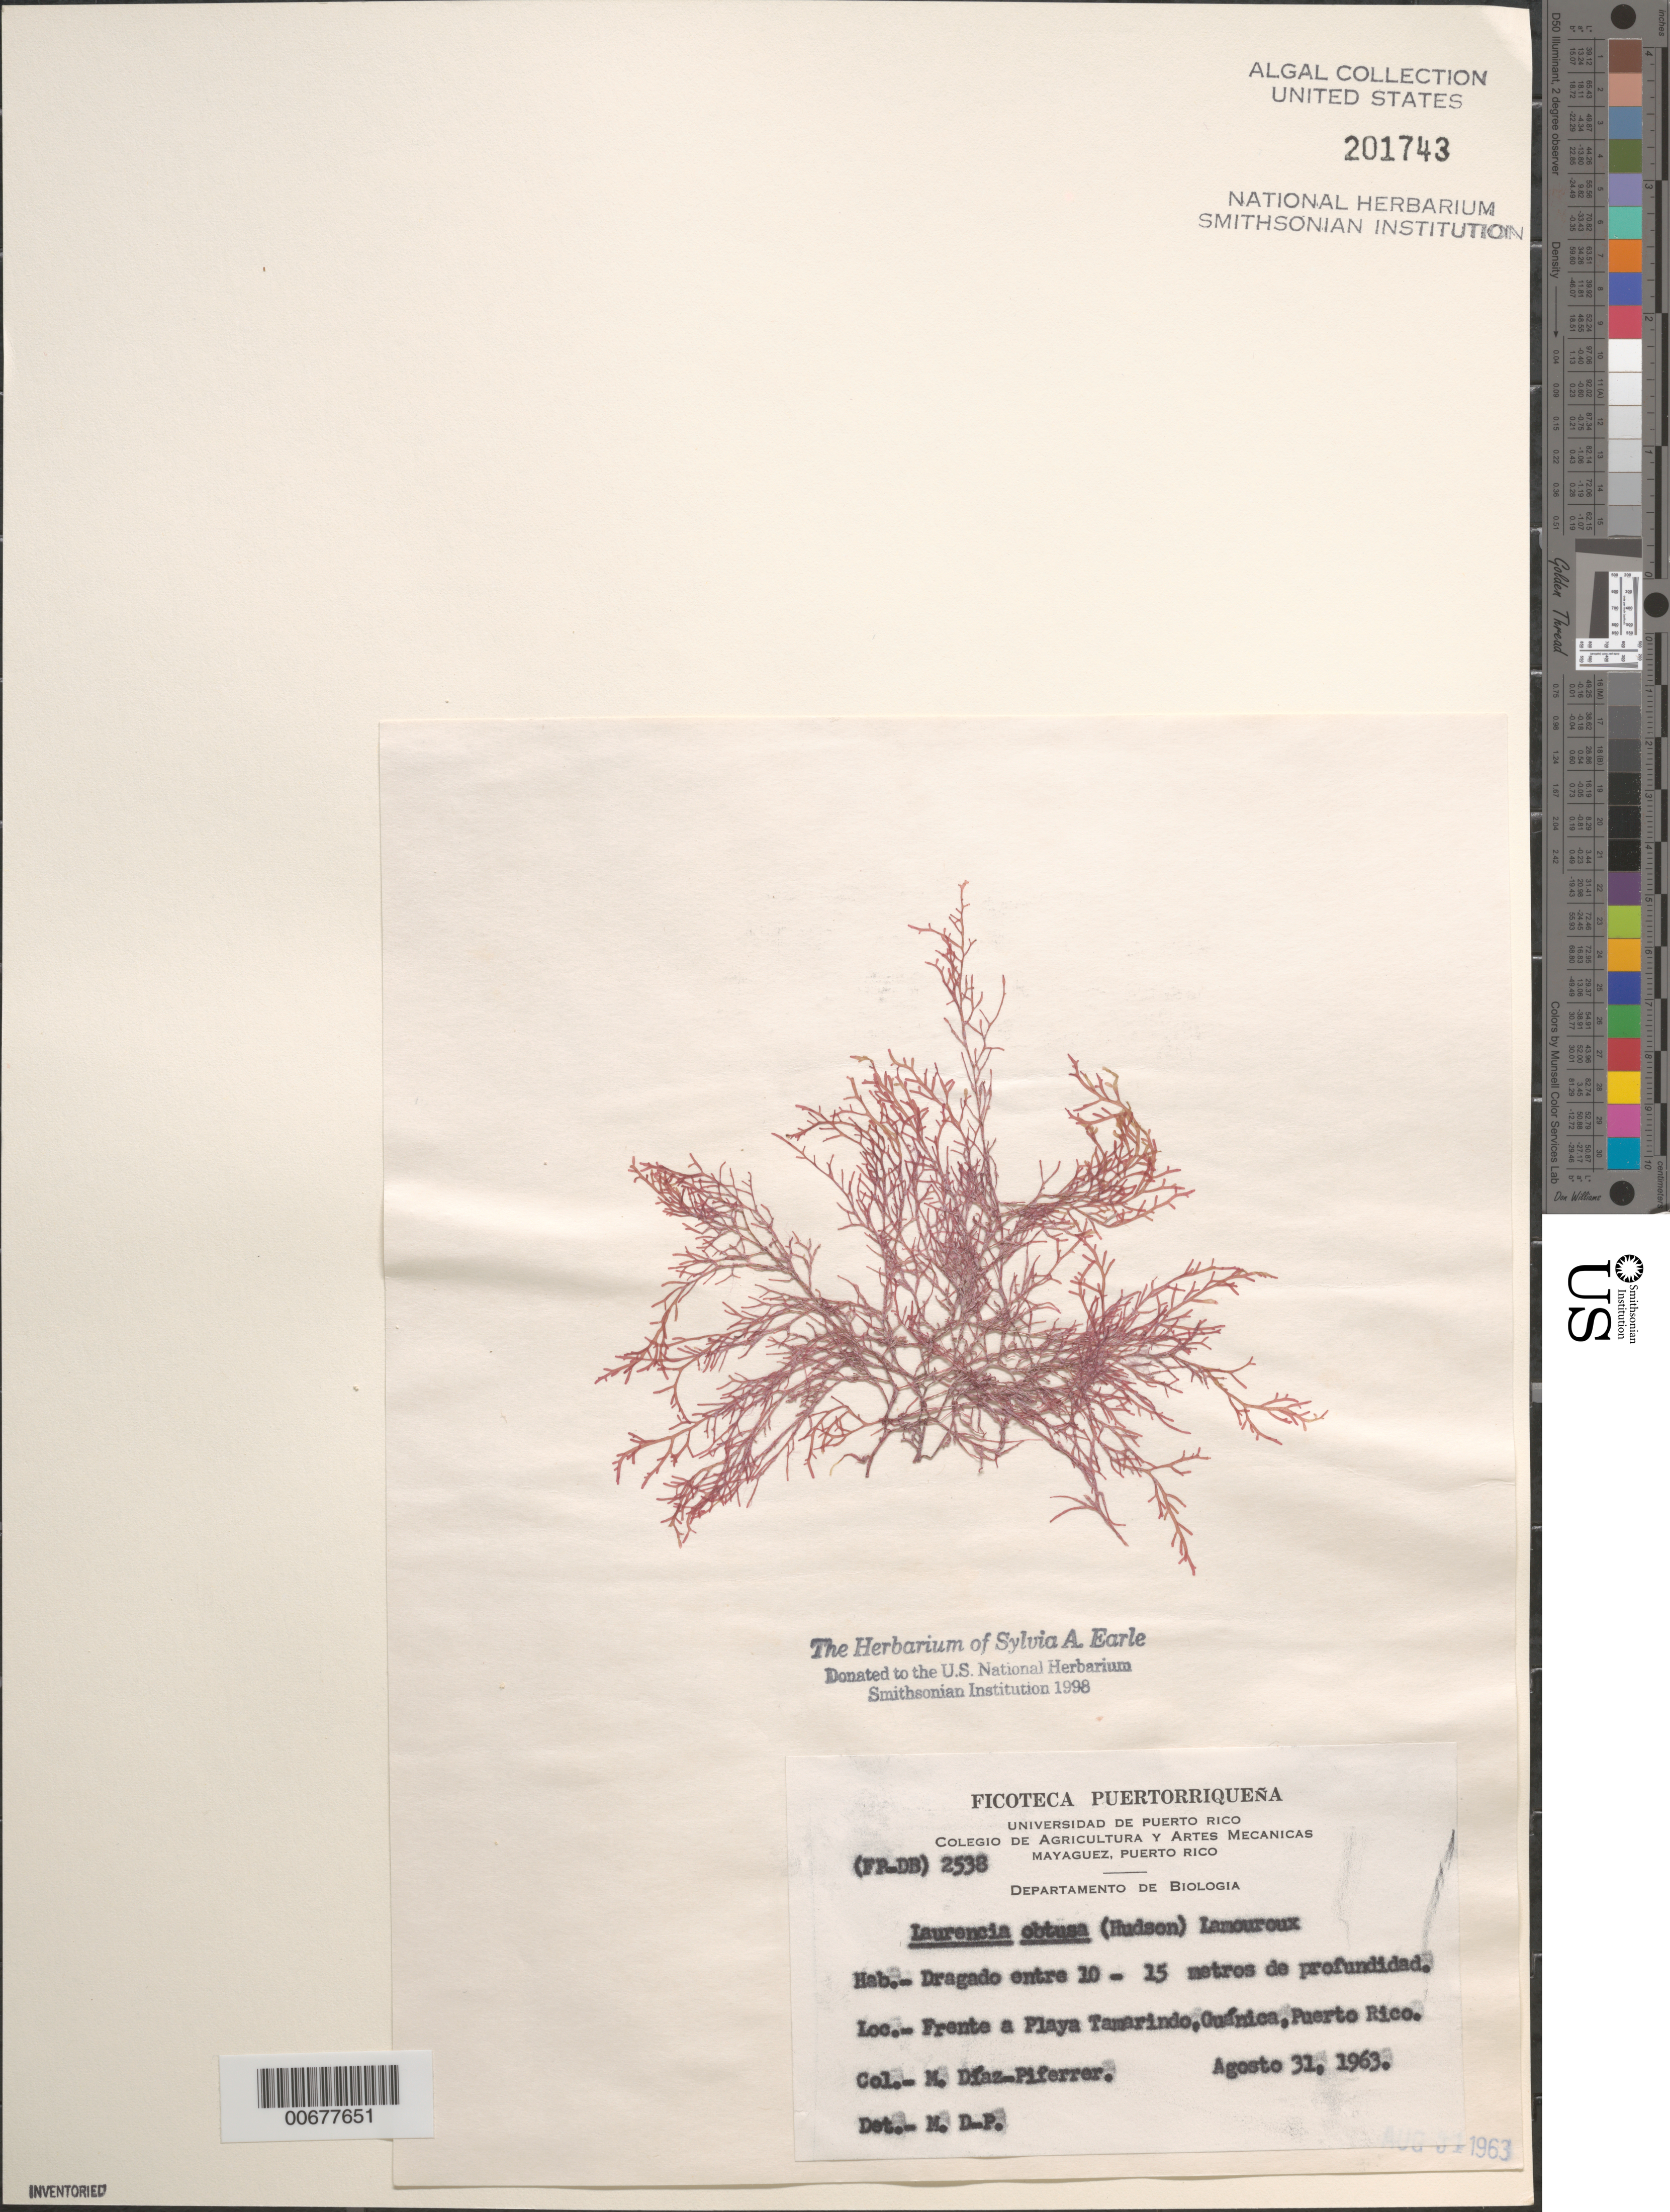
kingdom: Plantae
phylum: Rhodophyta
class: Florideophyceae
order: Ceramiales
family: Rhodomelaceae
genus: Laurencia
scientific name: Laurencia obtusa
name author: (Huds.) J.V.Lamouroux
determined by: Diaz-Piferrer, M.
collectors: M. Diaz-Piferrer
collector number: (FP-DB) 2538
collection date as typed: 31 Aug 1963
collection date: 1963-08-31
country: Puerto Rico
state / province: Guanica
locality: Playa Tamarindo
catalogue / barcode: US 201743